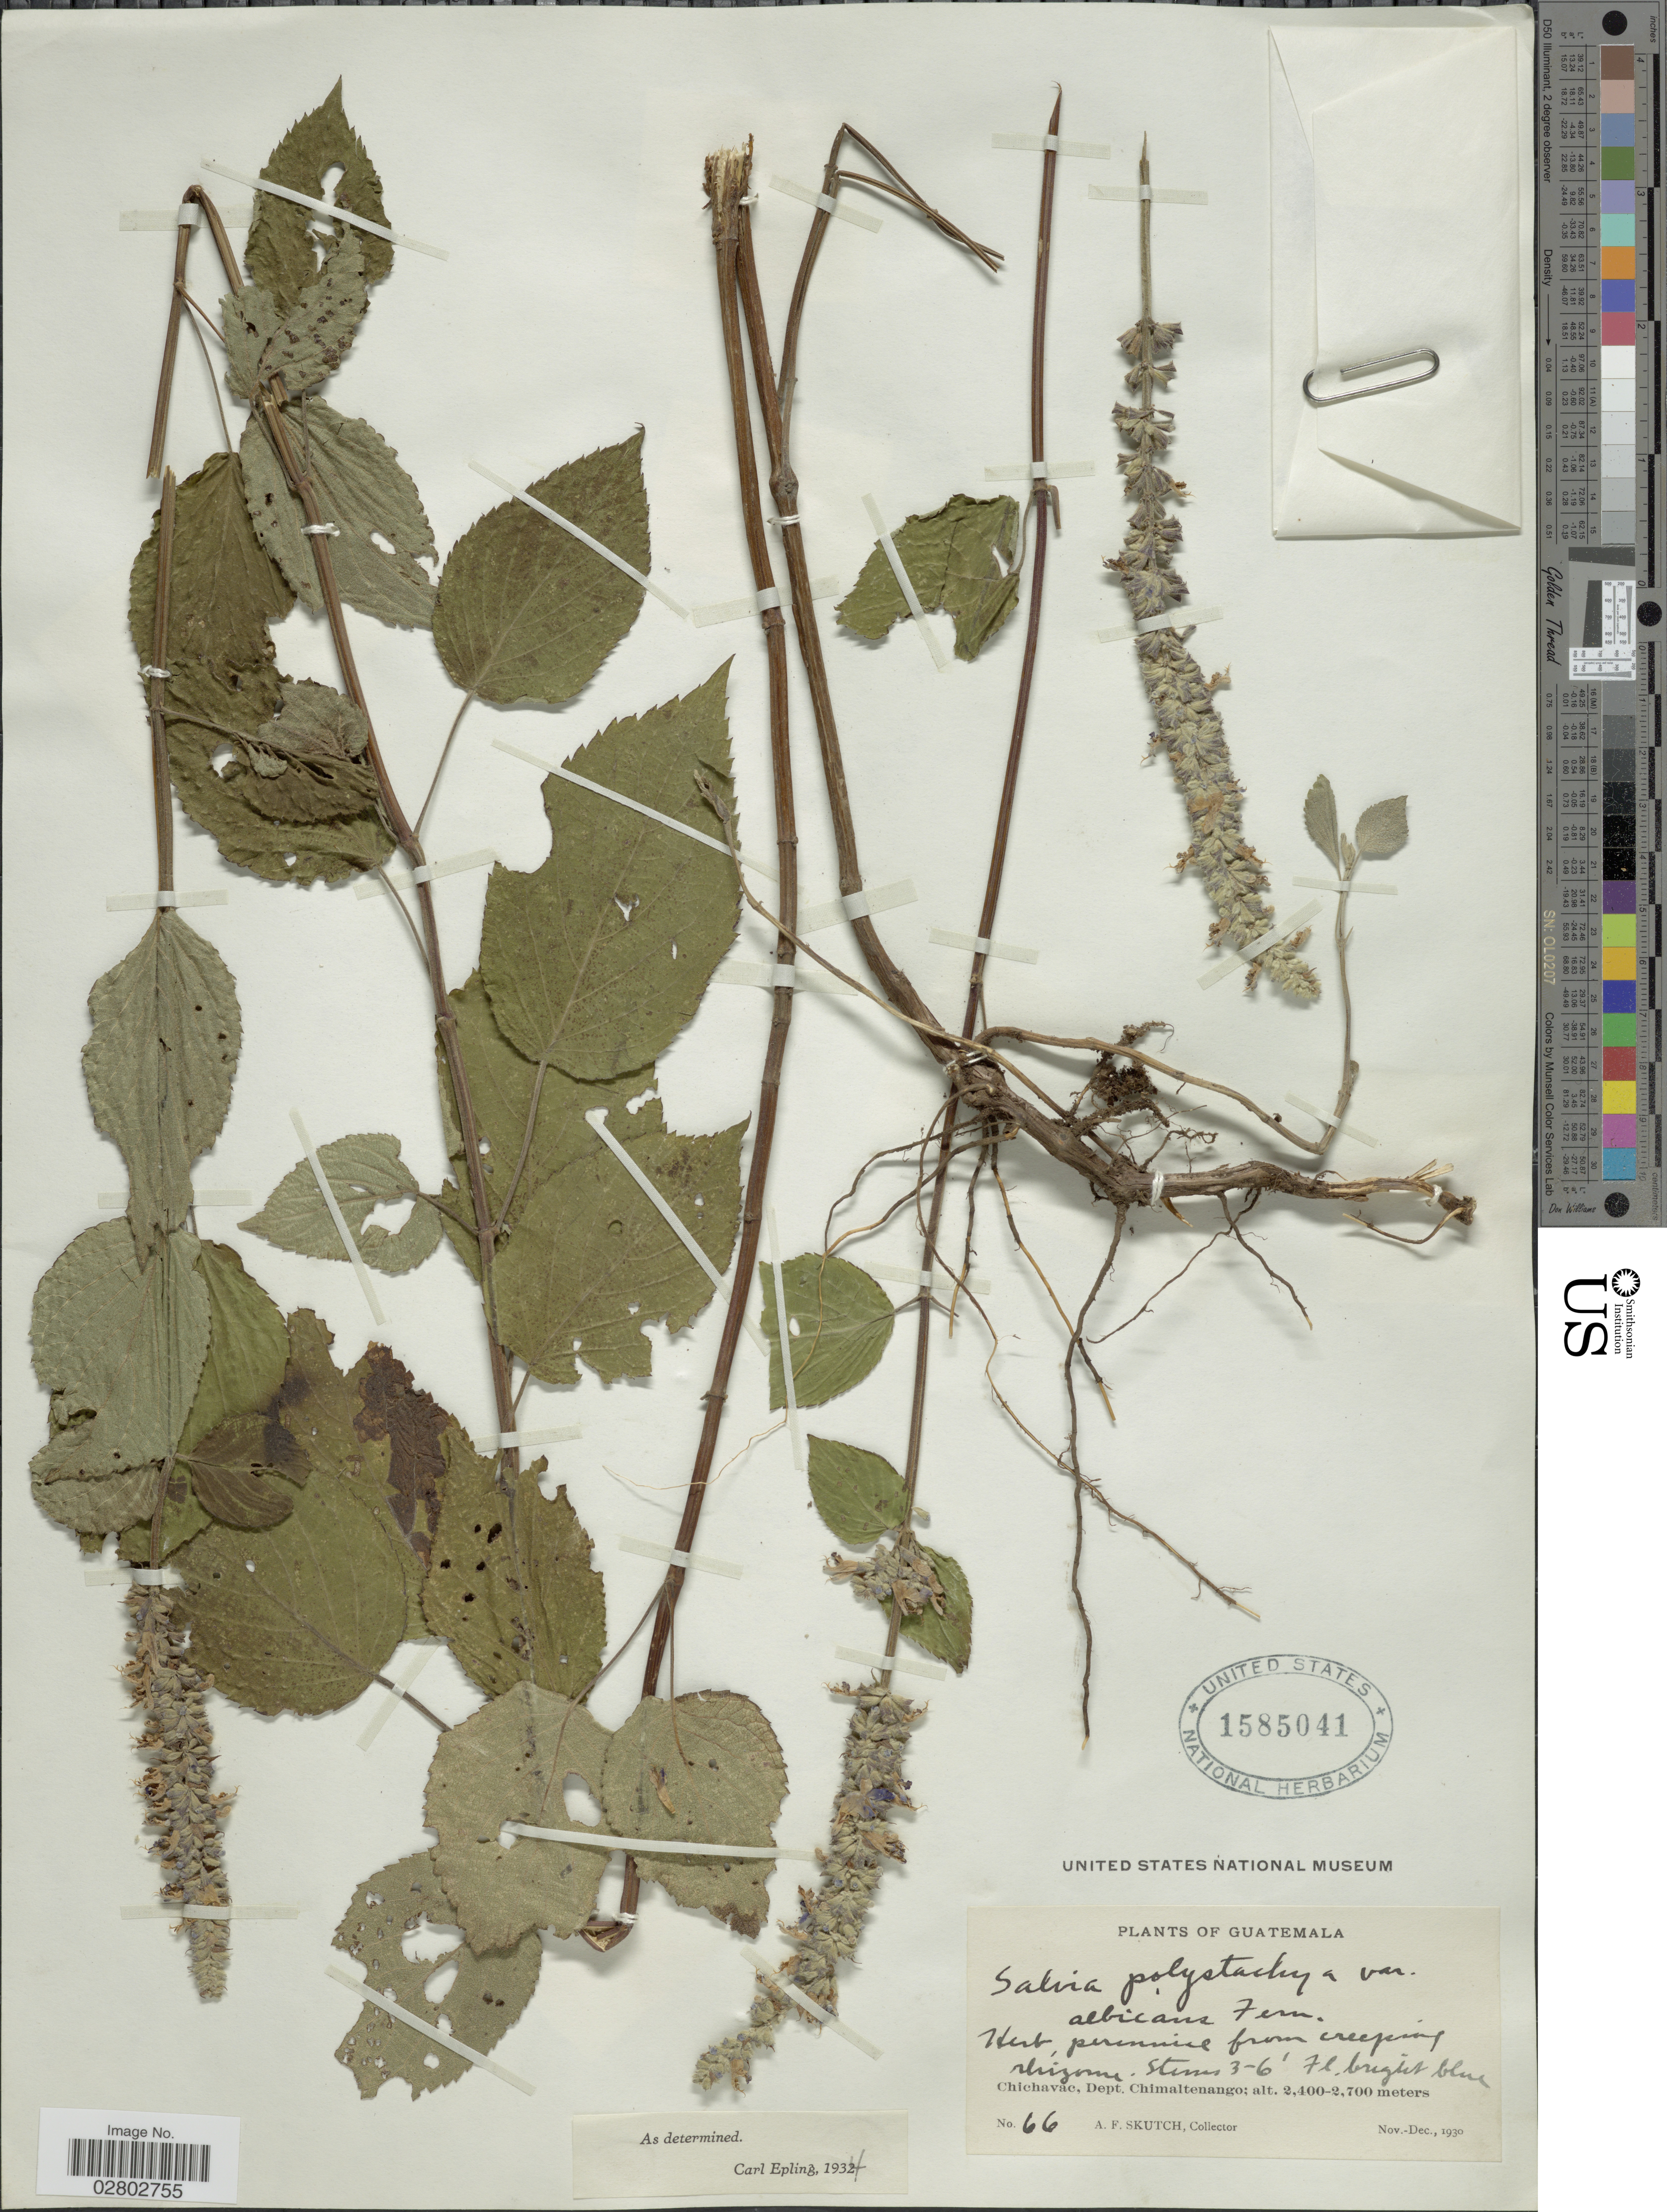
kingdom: Plantae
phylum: Tracheophyta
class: Magnoliopsida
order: Lamiales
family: Lamiaceae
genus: Salvia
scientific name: Salvia polystachya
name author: Cav.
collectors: A. F. Skutch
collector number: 66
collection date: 1930-11/1930-12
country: Guatemala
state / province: Chimaltenango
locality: Chichavac, Dept. Chimaltenango.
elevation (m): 2400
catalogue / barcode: US 1585041